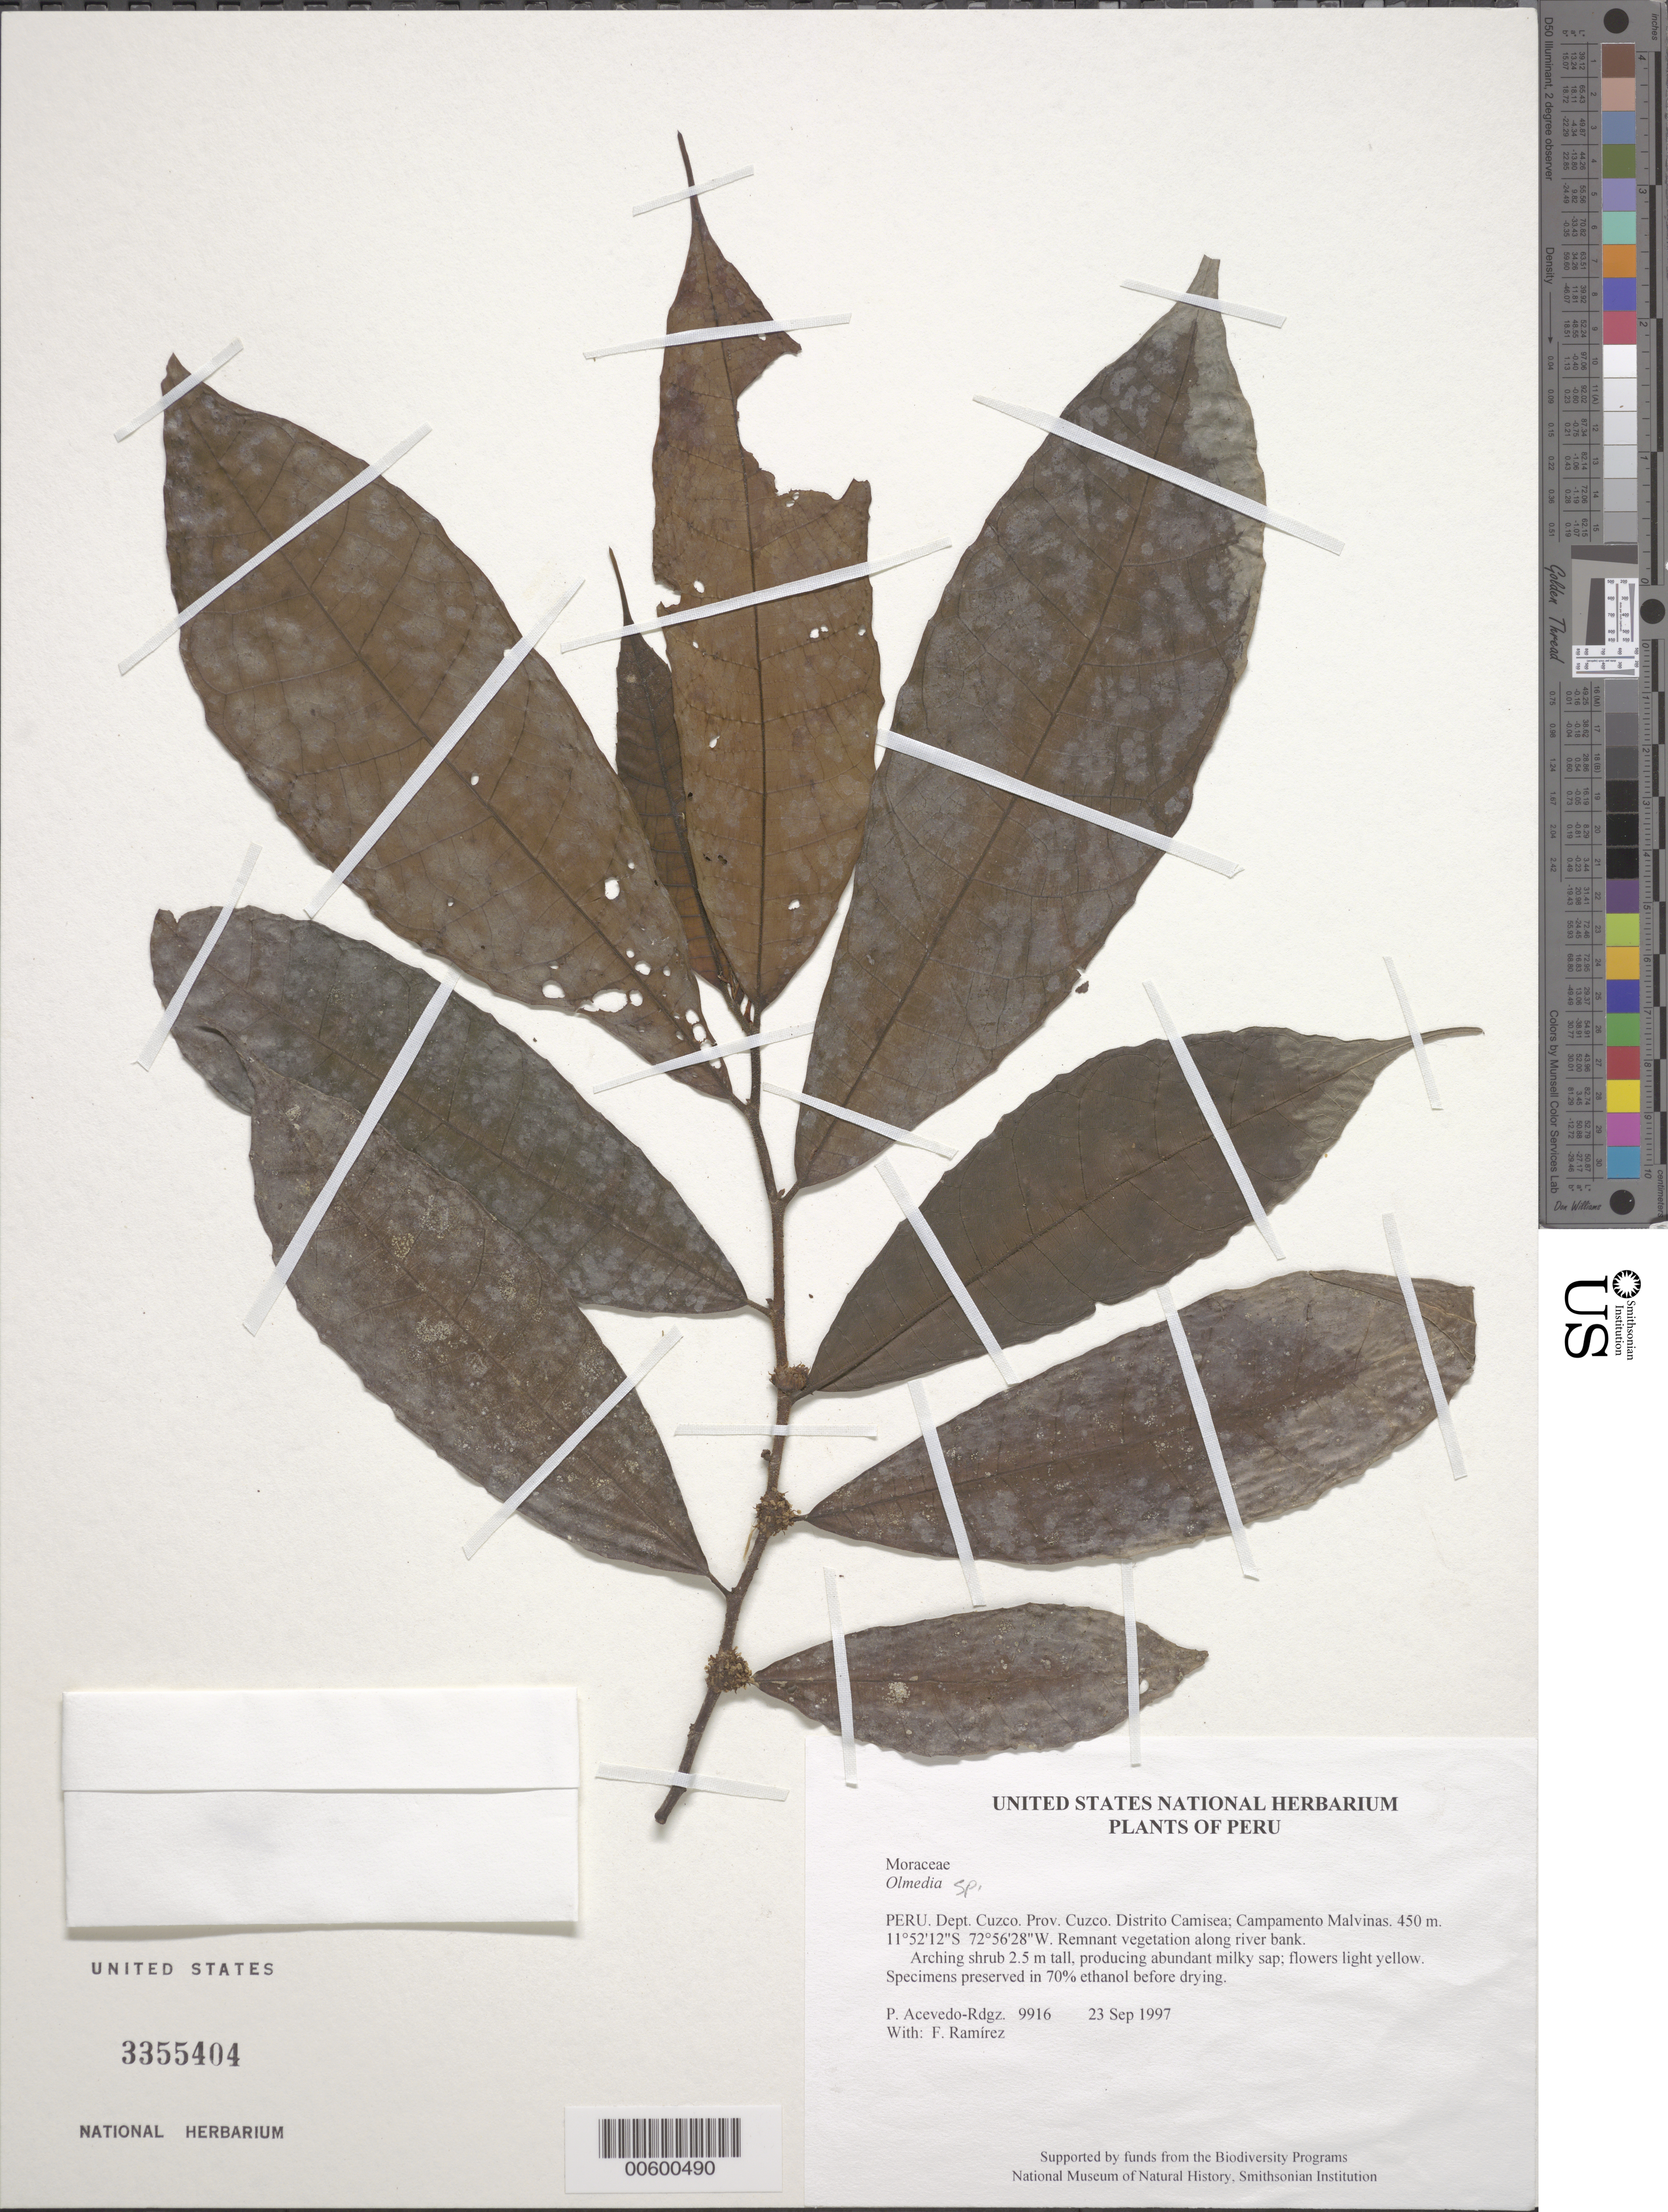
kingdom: Plantae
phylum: Tracheophyta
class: Magnoliopsida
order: Rosales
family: Moraceae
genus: Olmedia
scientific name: Olmedia sp.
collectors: P. Acevedo-Rodr. & F. Ramirez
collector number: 9916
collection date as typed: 23 Sep 1997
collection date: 1997-09-23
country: Peru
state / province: Cusco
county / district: Cusco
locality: Distrito Camisea; Campamento Malvinas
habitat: Remnant vegetation along river bank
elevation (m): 450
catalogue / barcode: US 3355404